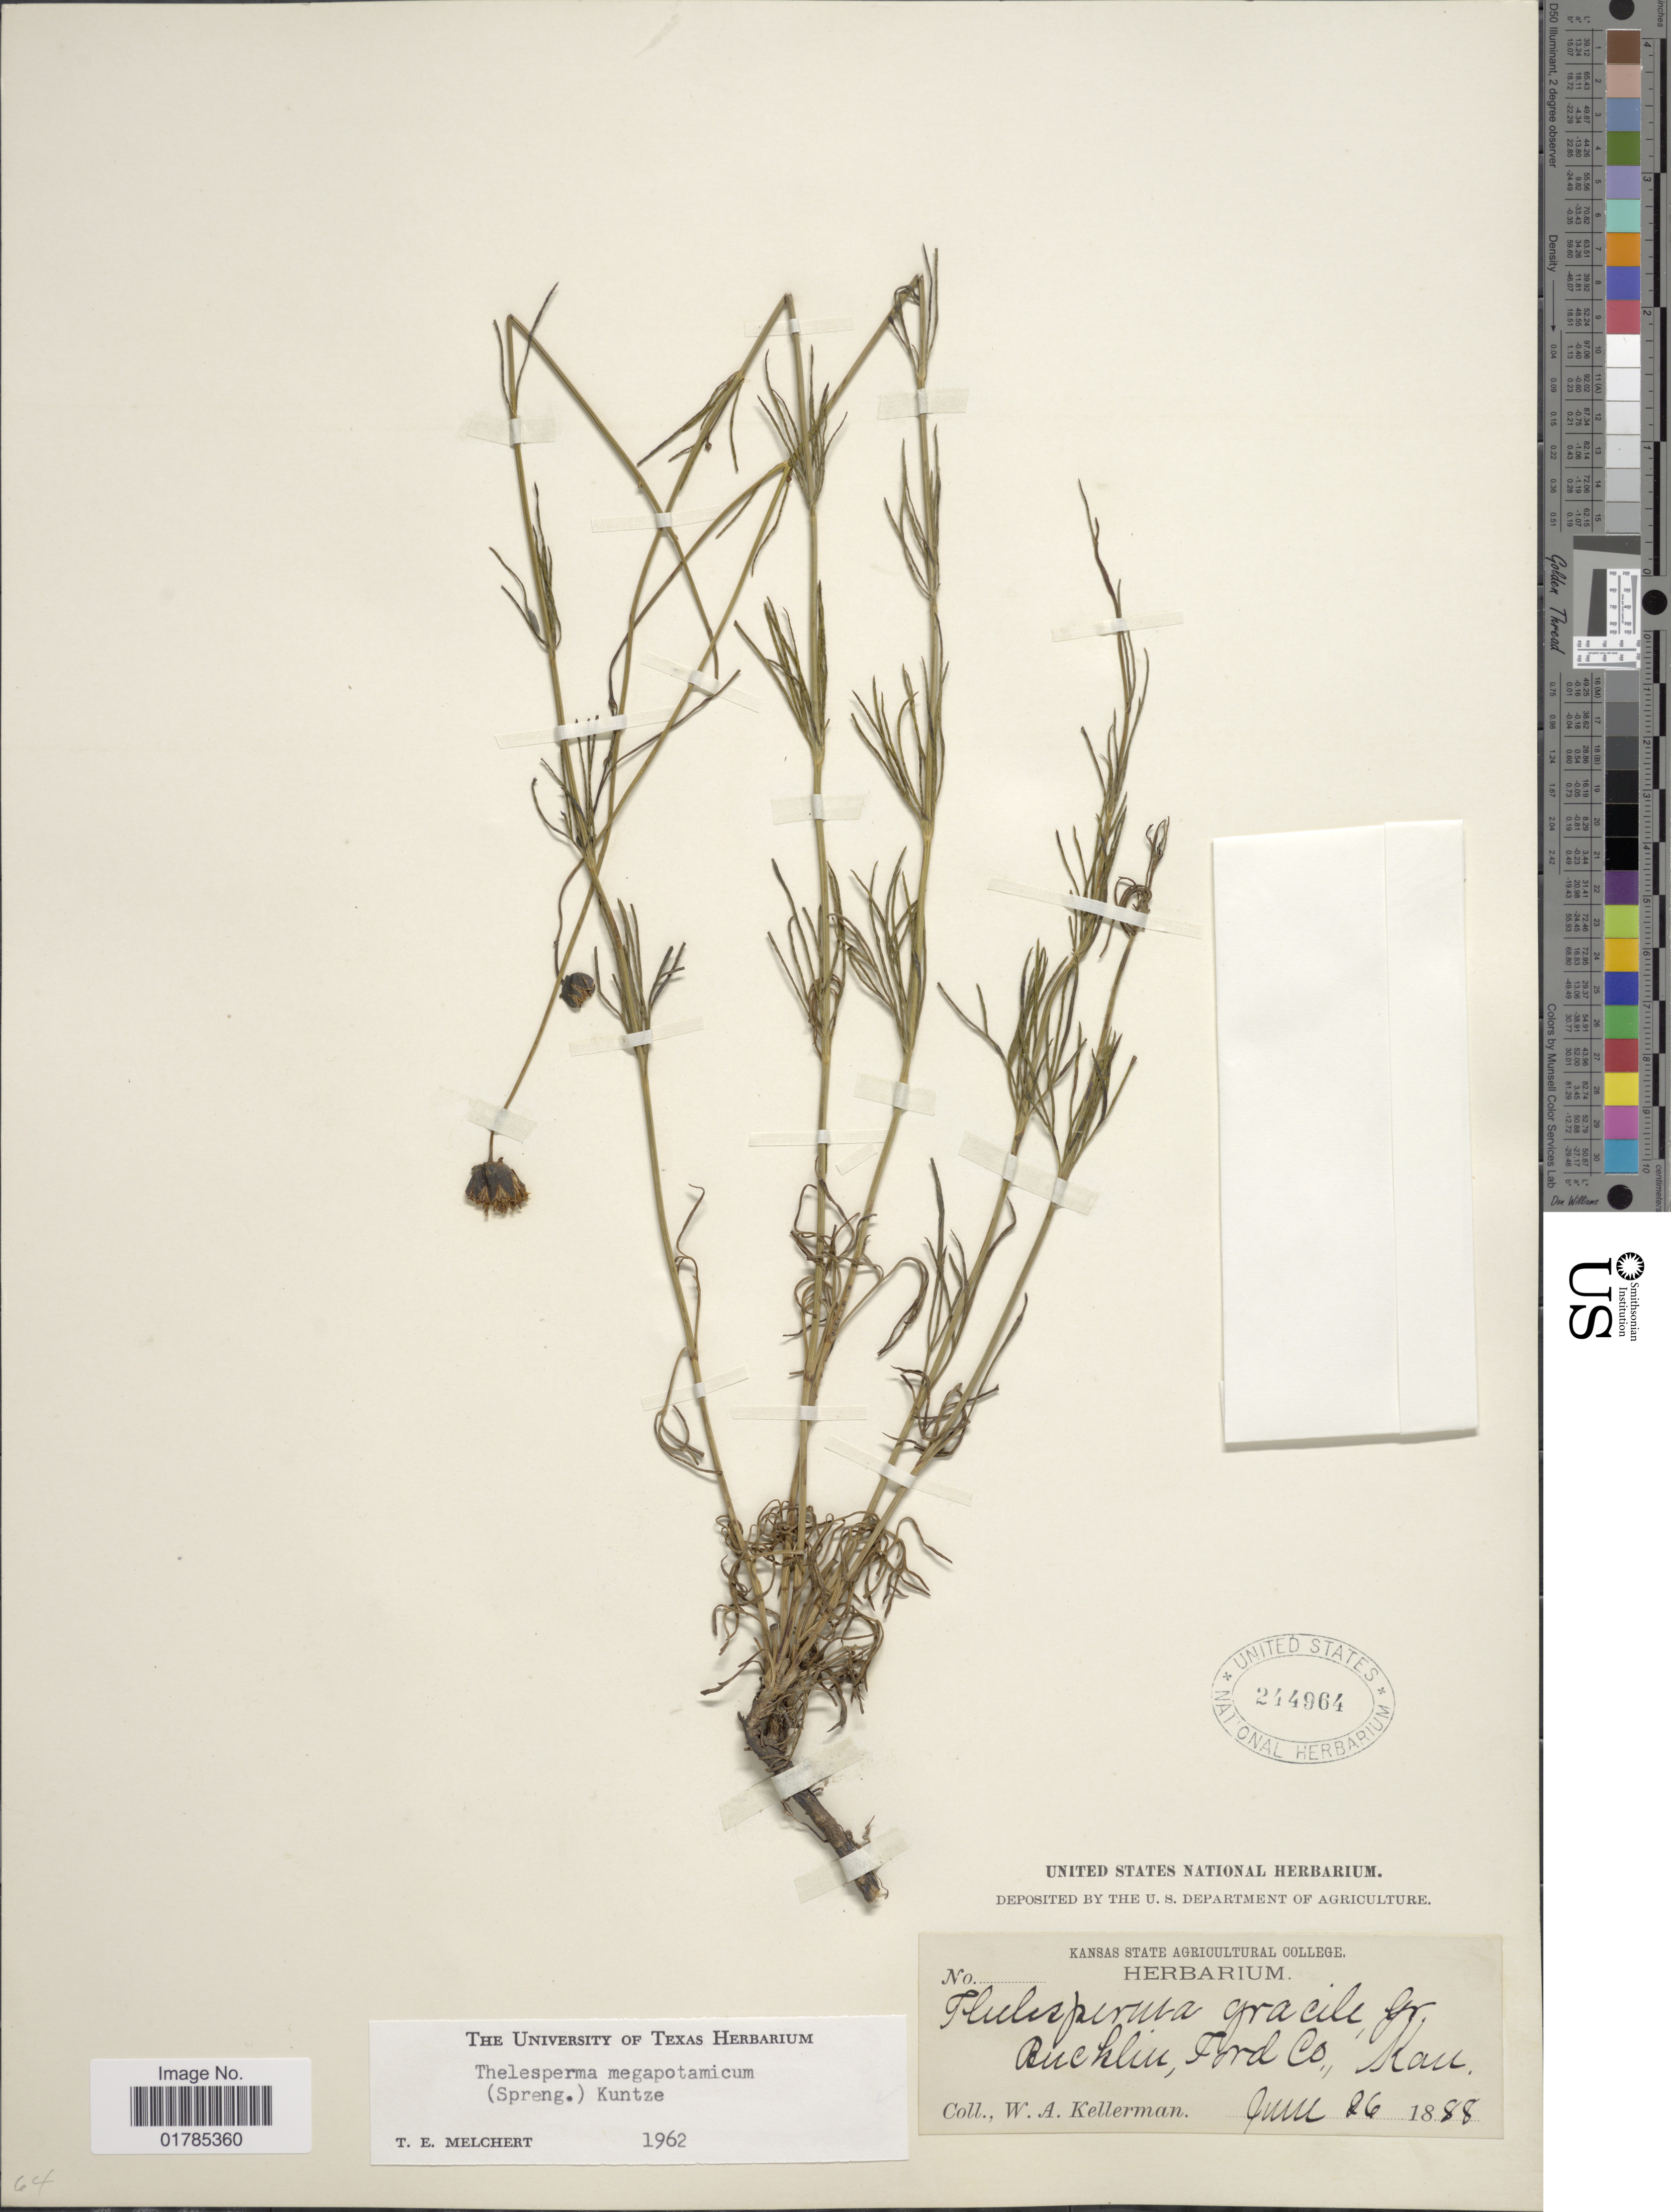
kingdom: Plantae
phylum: Tracheophyta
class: Magnoliopsida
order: Asterales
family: Asteraceae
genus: Thelesperma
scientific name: Thelesperma megapotamicum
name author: (Spreng.) Herter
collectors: W. Kellerman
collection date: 1888-06-26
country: United States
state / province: Kansas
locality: Buchlin, Ford Co.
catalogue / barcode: US 244964